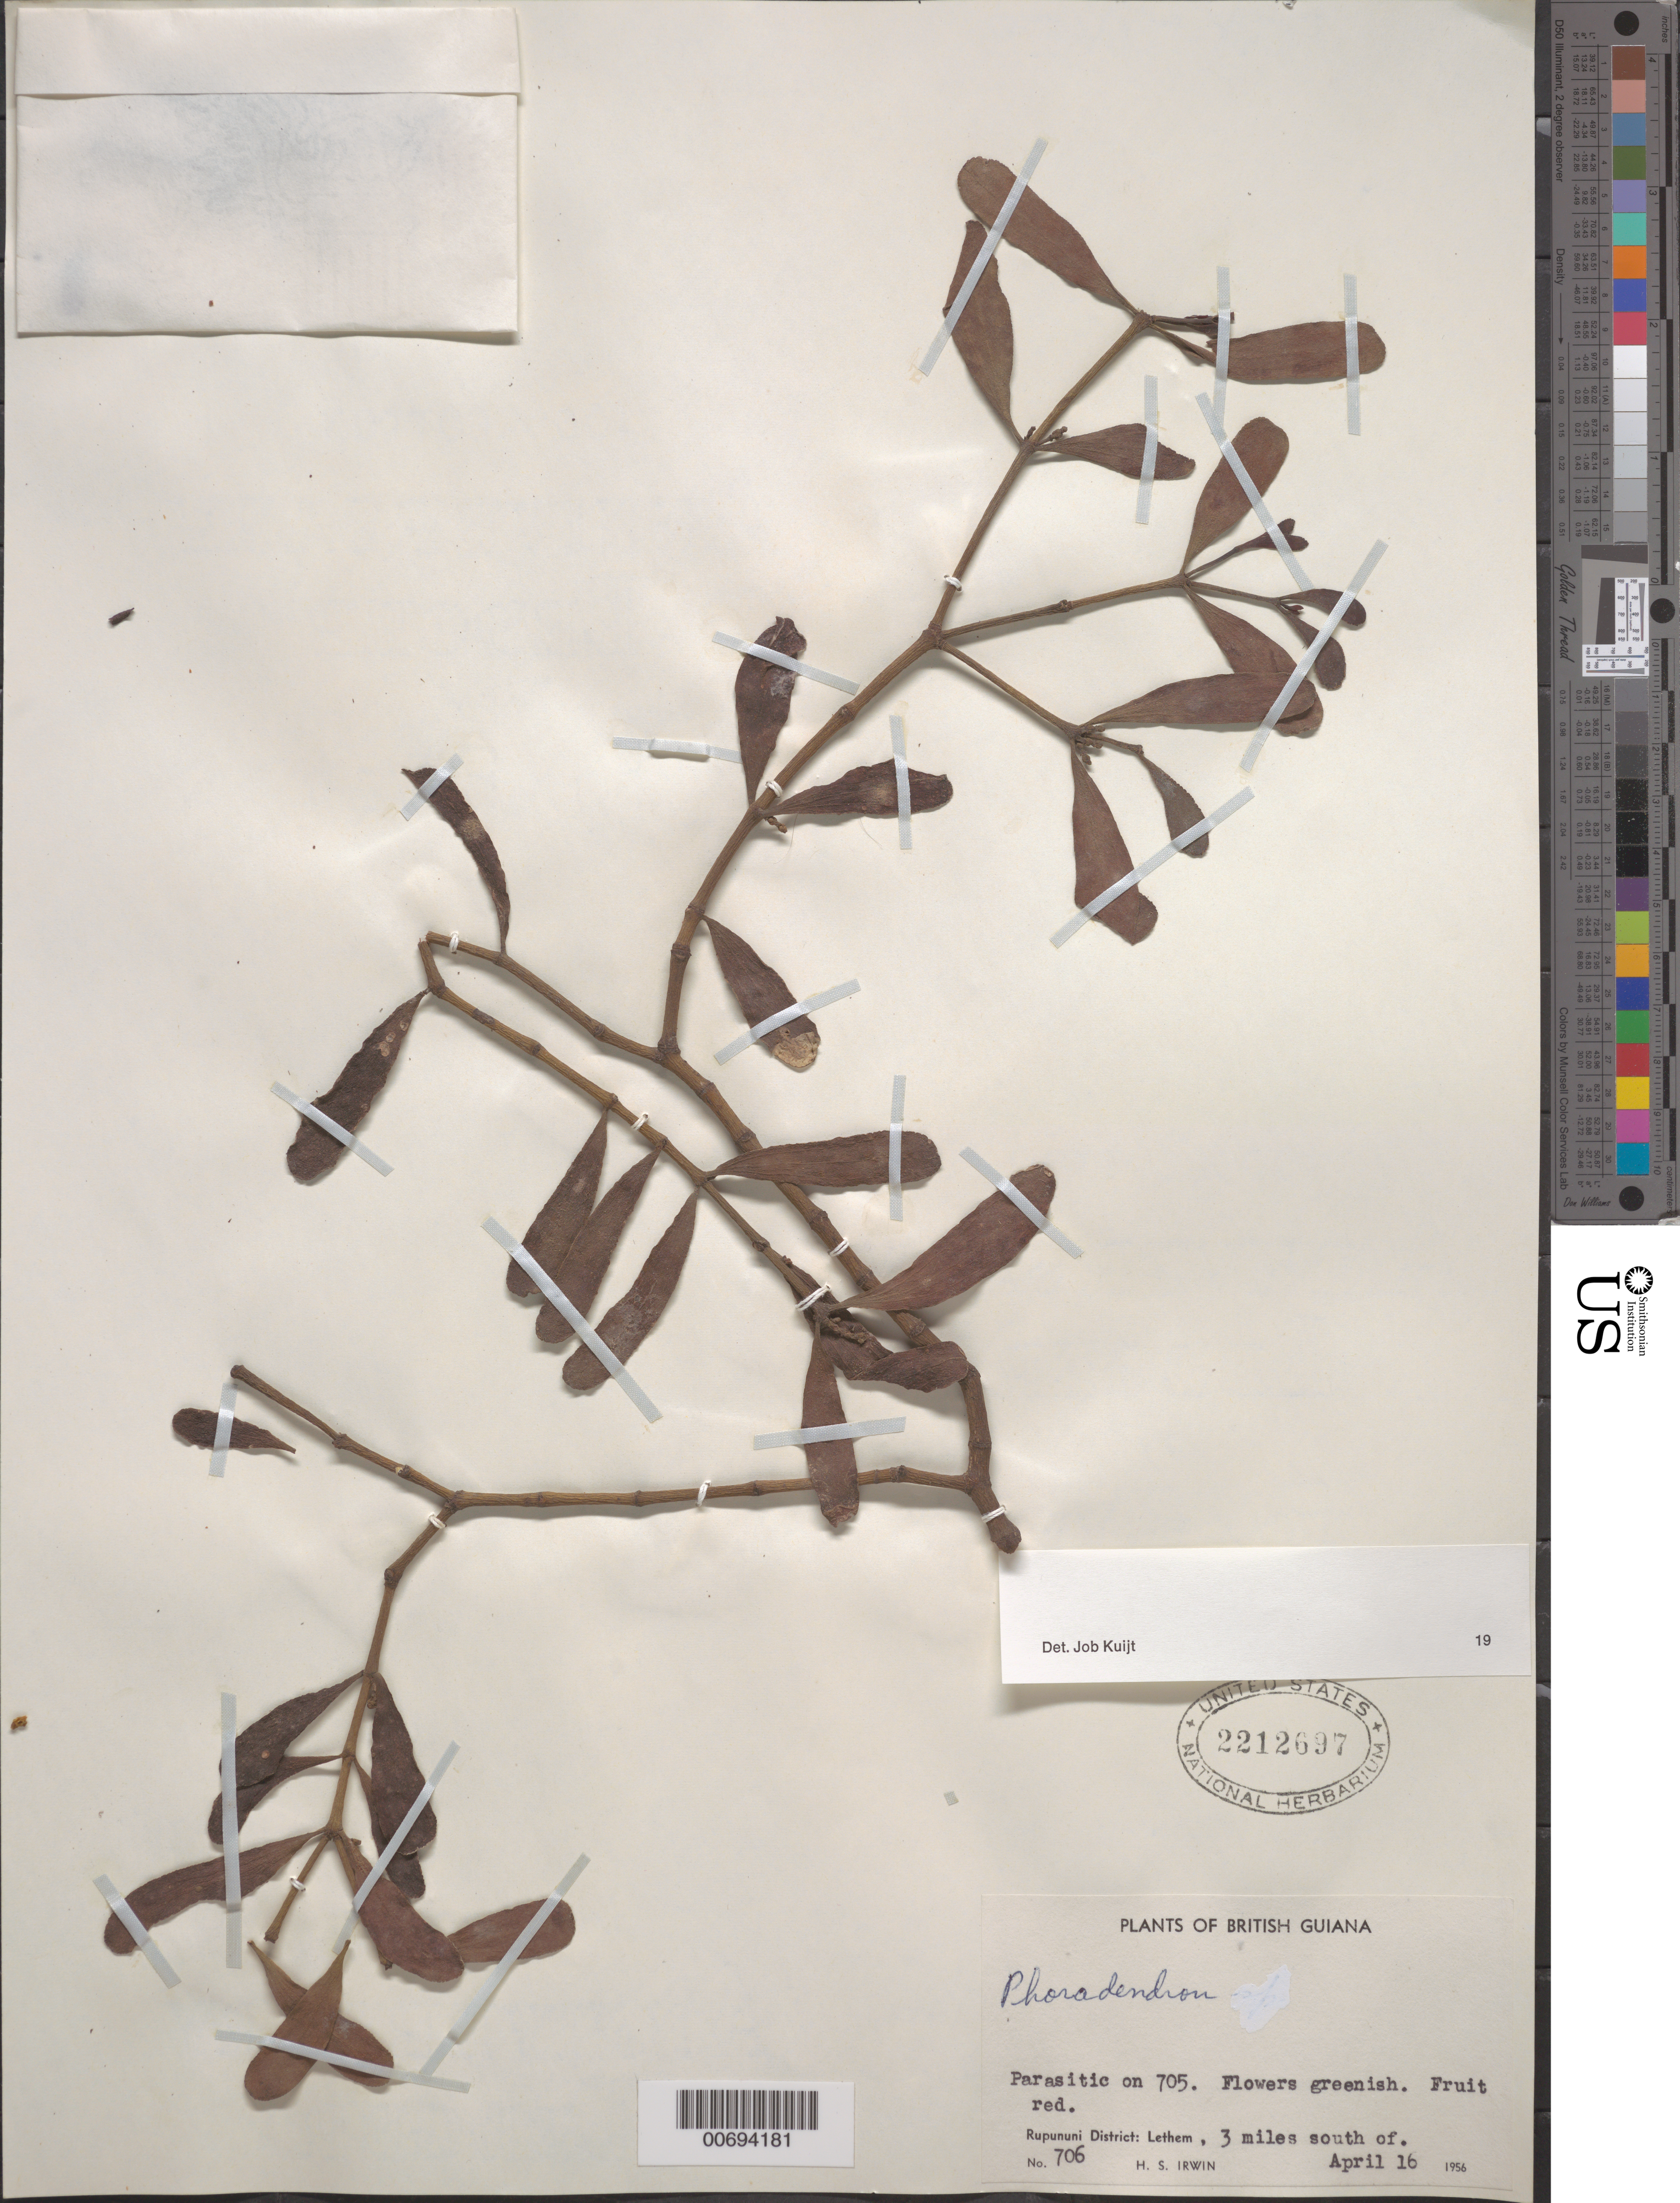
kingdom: Plantae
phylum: Tracheophyta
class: Magnoliopsida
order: Santalales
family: Viscaceae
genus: Phoradendron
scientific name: Phoradendron sp.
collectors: H. Irwin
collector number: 706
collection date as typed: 16-Apr-56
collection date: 1956-04-16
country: Guyana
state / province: U. Takutu-U. Essequibo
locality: Rupununi Dist., 3 mi. S of Lethem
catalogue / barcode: US 2212697